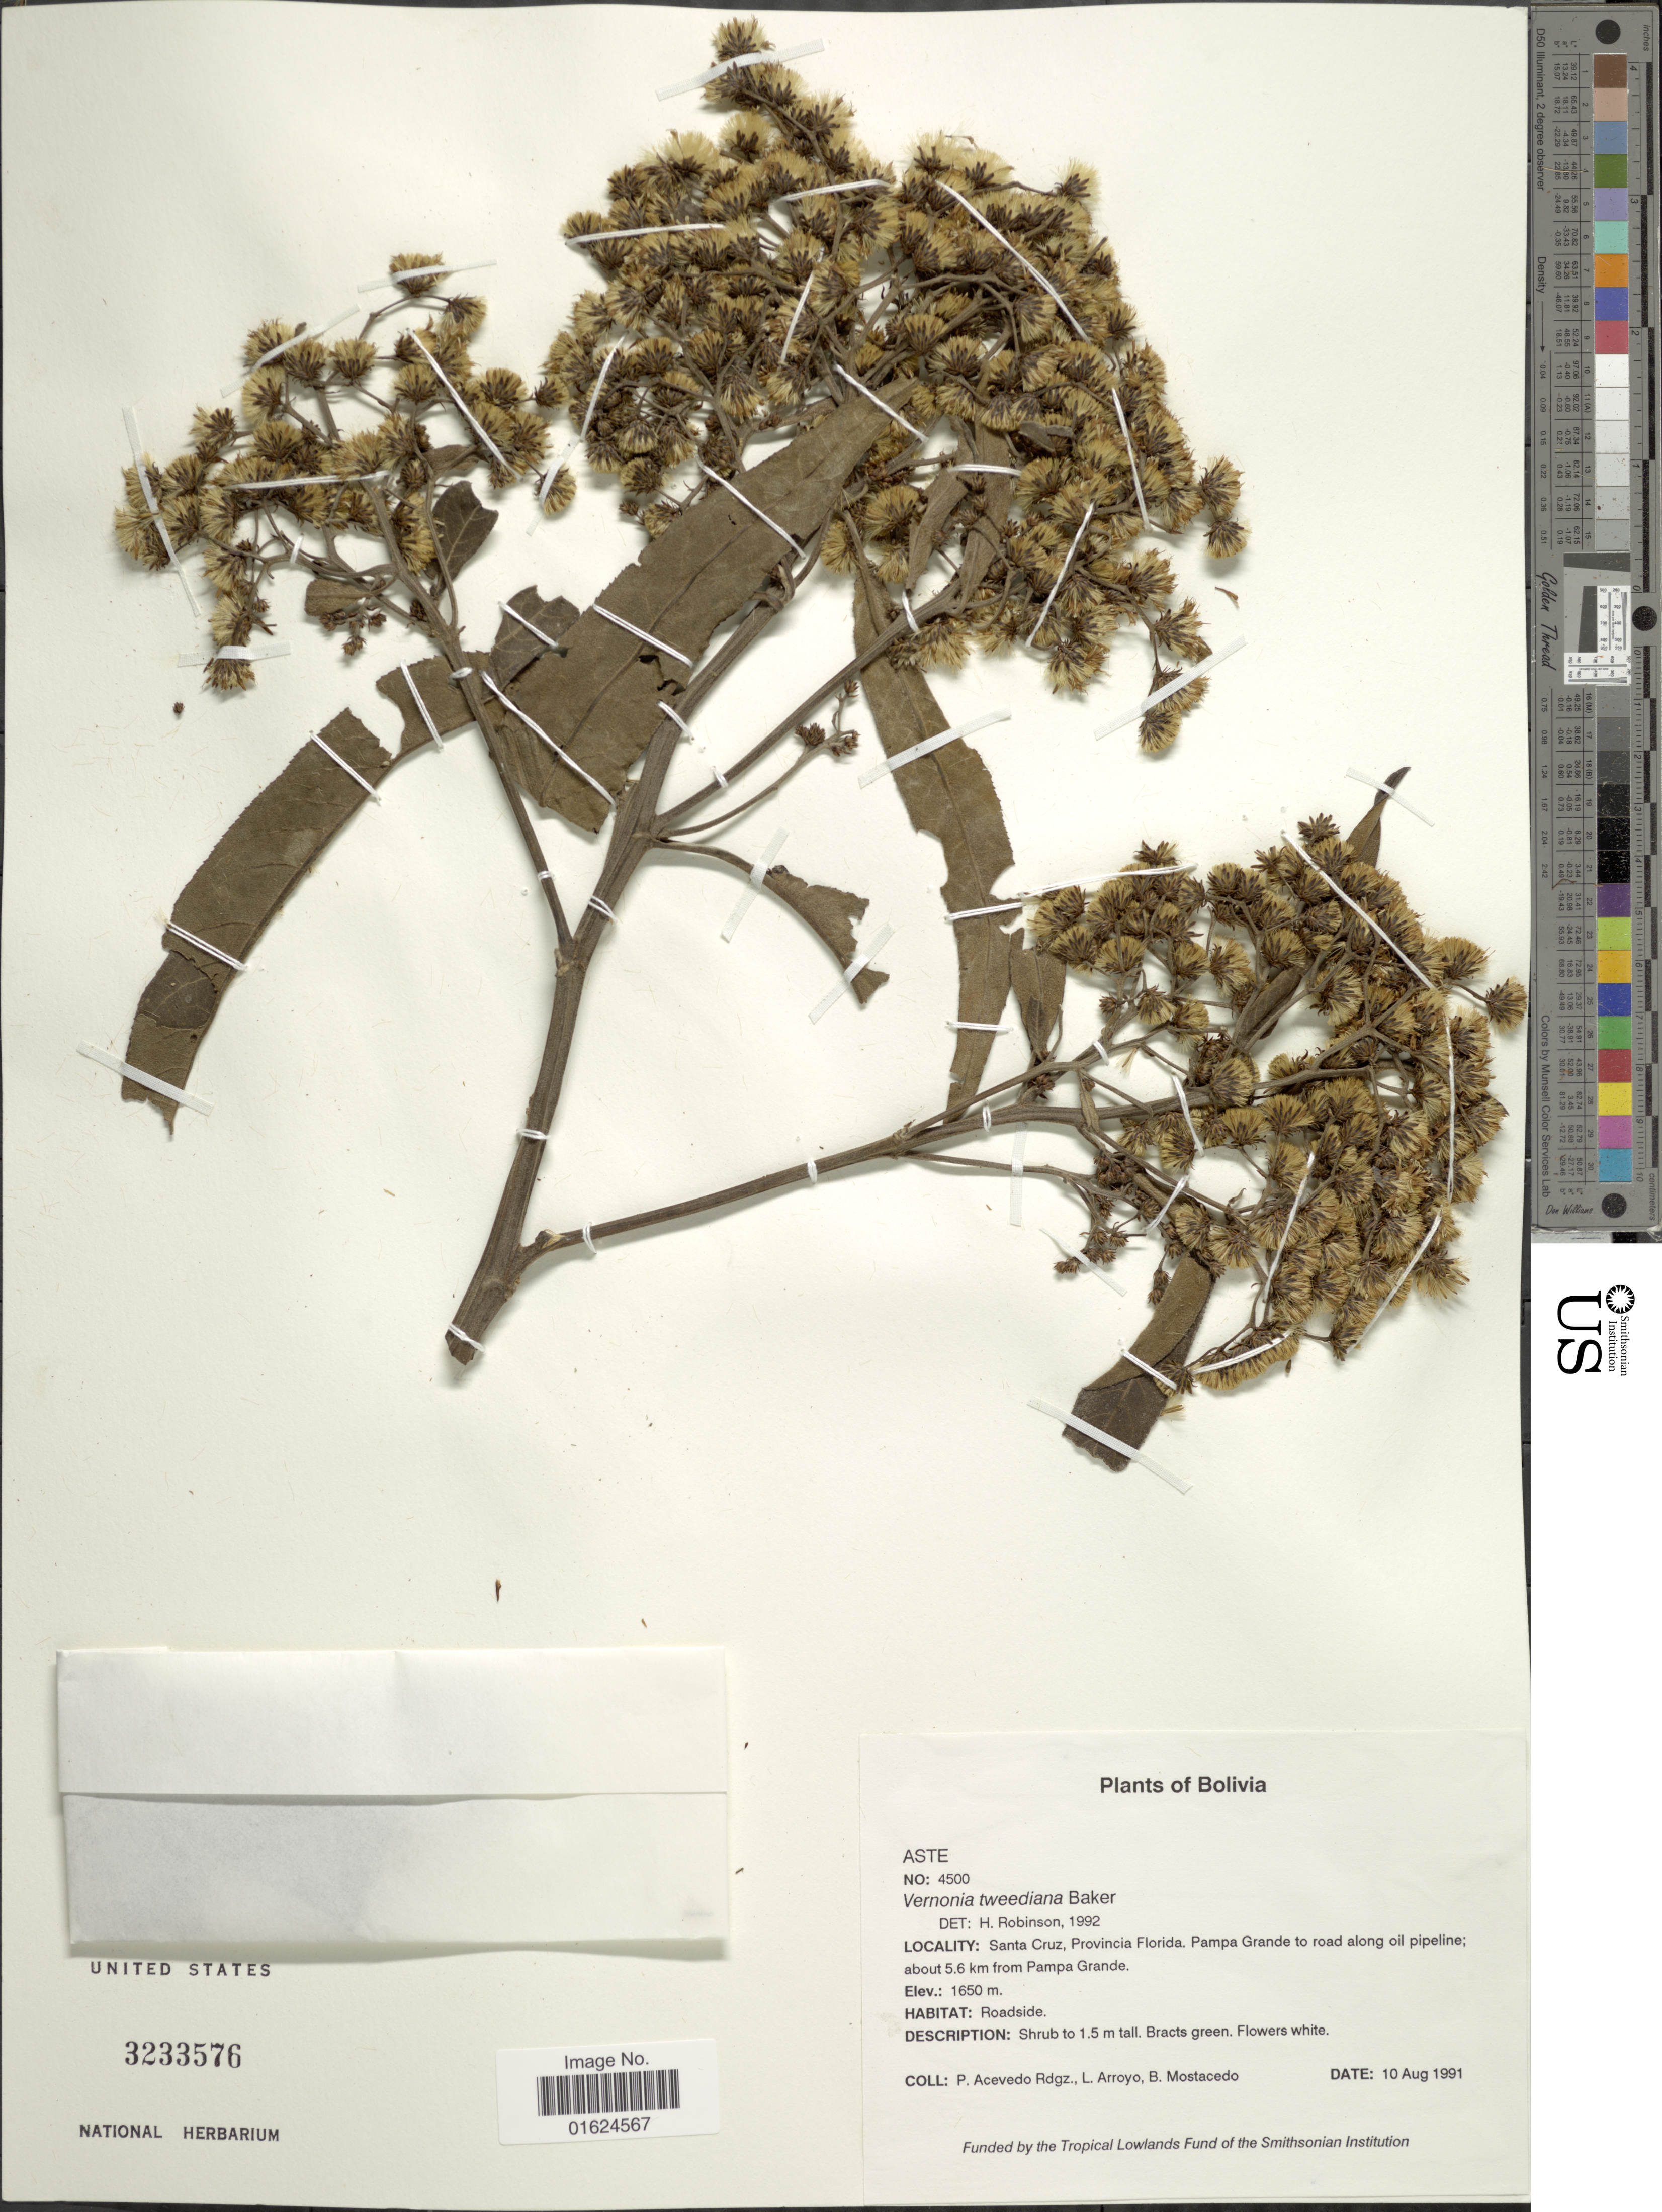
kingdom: Plantae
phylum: Tracheophyta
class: Magnoliopsida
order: Asterales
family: Asteraceae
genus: Vernonanthura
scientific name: Vernonanthura pinguis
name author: (Griseb.) H. Rob.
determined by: Renon, Polla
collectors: P. Acevedo-Rodr., L. Arroyo & B. Mostacedo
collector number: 4500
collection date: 1991-08-10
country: Bolivia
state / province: Santa Cruz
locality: Provincia Florida. Pampa Grande to road along oil pipeline; about 5.6 km from Pampa Grande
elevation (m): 1650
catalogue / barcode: US 3233576